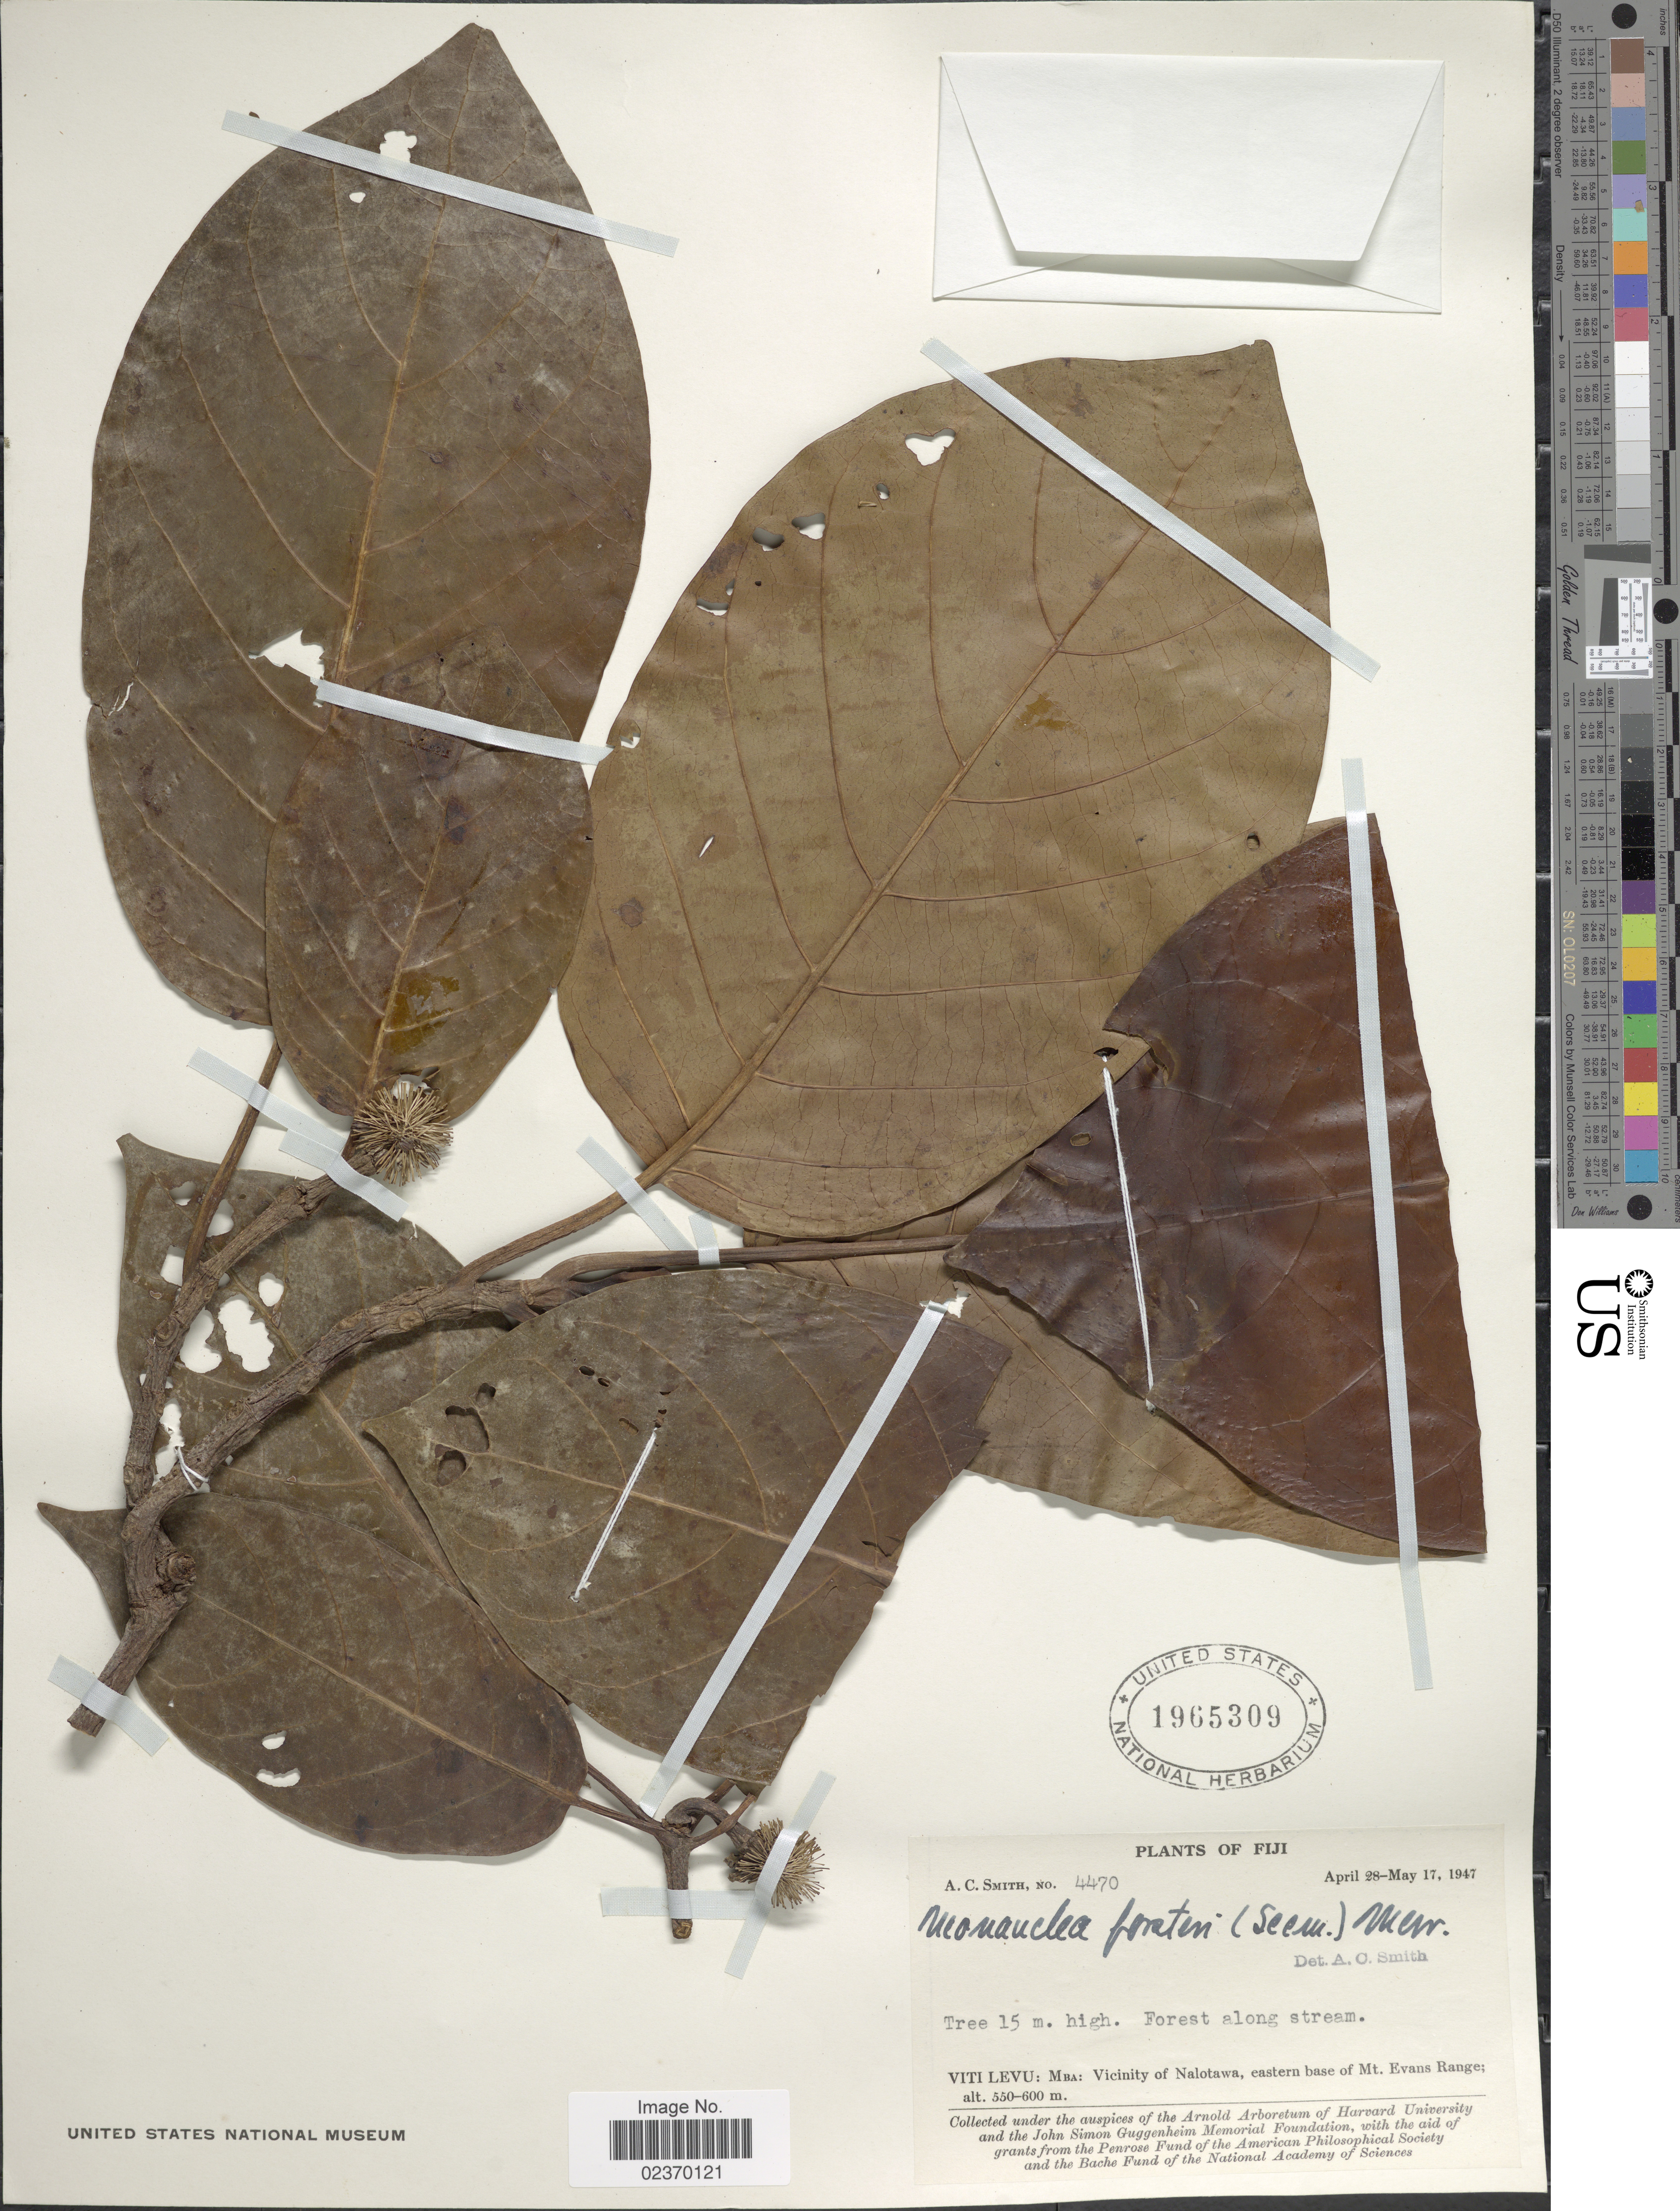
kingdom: Plantae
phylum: Tracheophyta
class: Magnoliopsida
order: Gentianales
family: Rubiaceae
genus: Neonauclea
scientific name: Neonauclea forsteri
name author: (Seem.) Merr.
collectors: A. C. Smith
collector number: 4470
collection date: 1947-04-28/1947-05-17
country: Fiji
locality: Forest along stream, Viti Levu: Mba: Vicinity of Nalotawa, eastern base of Mt Evans Range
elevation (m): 550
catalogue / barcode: US 1965309